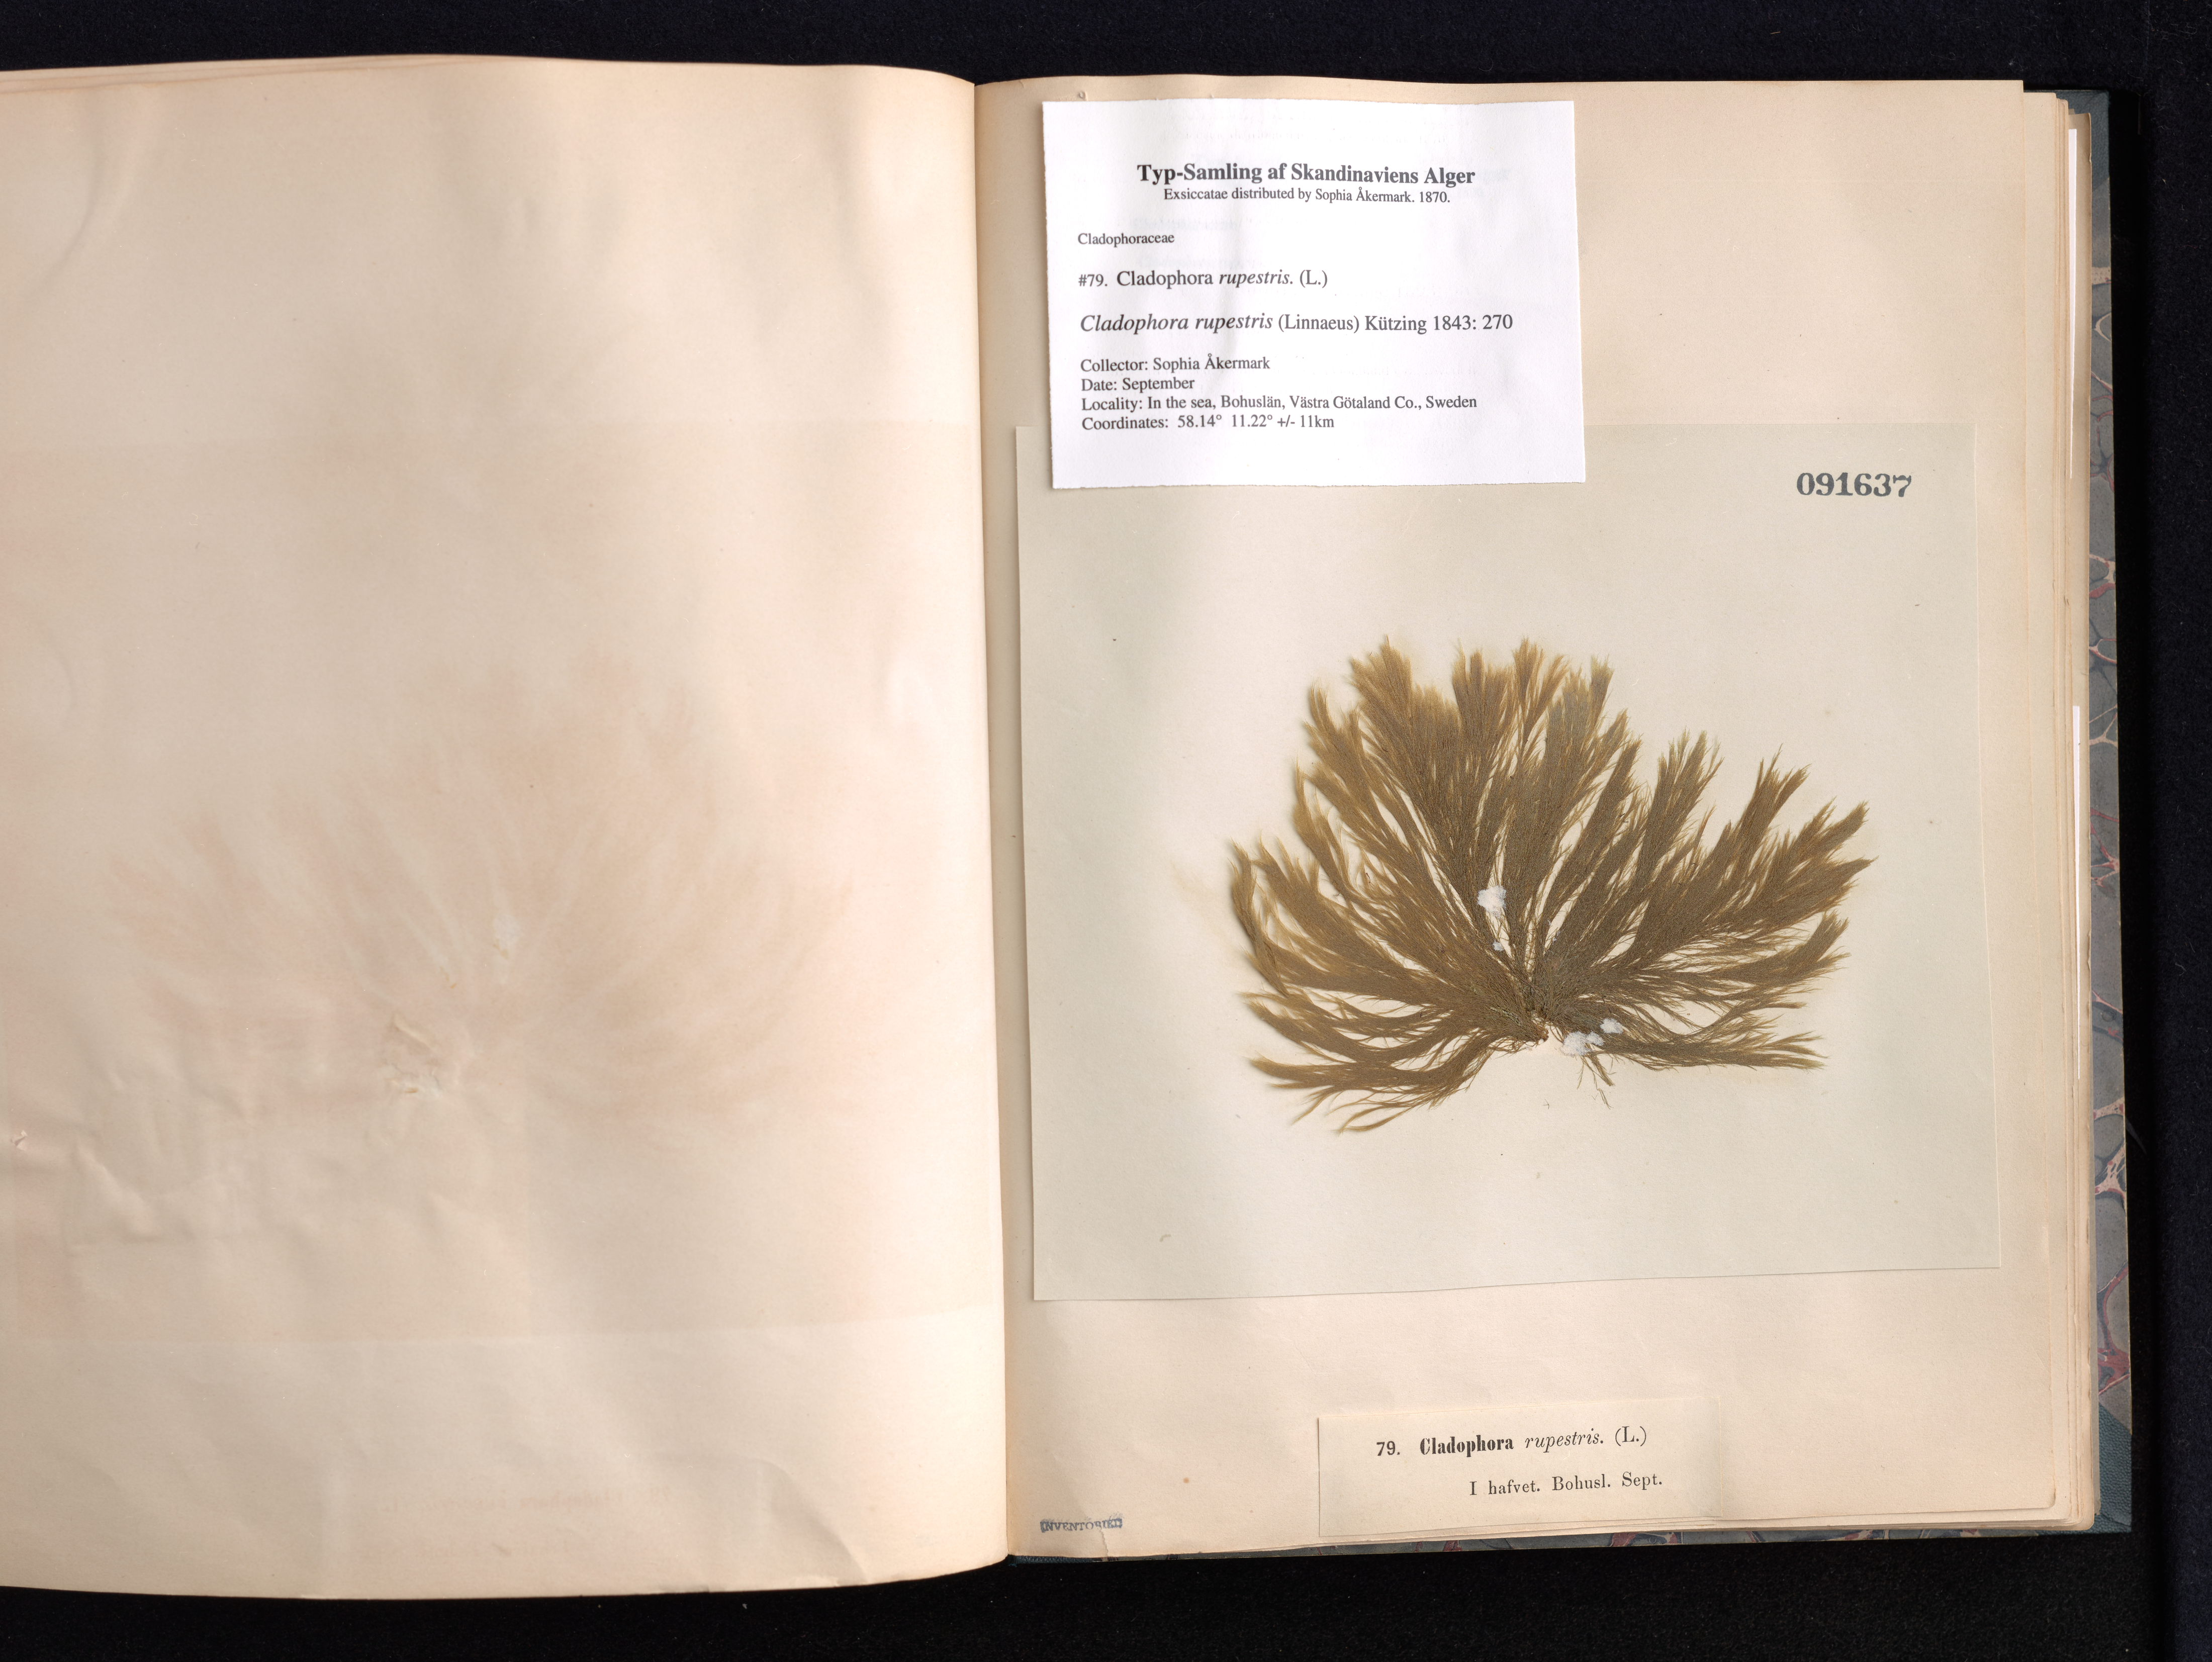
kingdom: Plantae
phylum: Chlorophyta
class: Ulvophyceae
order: Cladophorales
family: Cladophoraceae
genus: Cladophora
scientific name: Cladophora rupestris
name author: (Roth) Kütz.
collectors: S. Akermark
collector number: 79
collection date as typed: Sep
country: Sweden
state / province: Västra Götaland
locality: Bohuslan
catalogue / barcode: US 91637